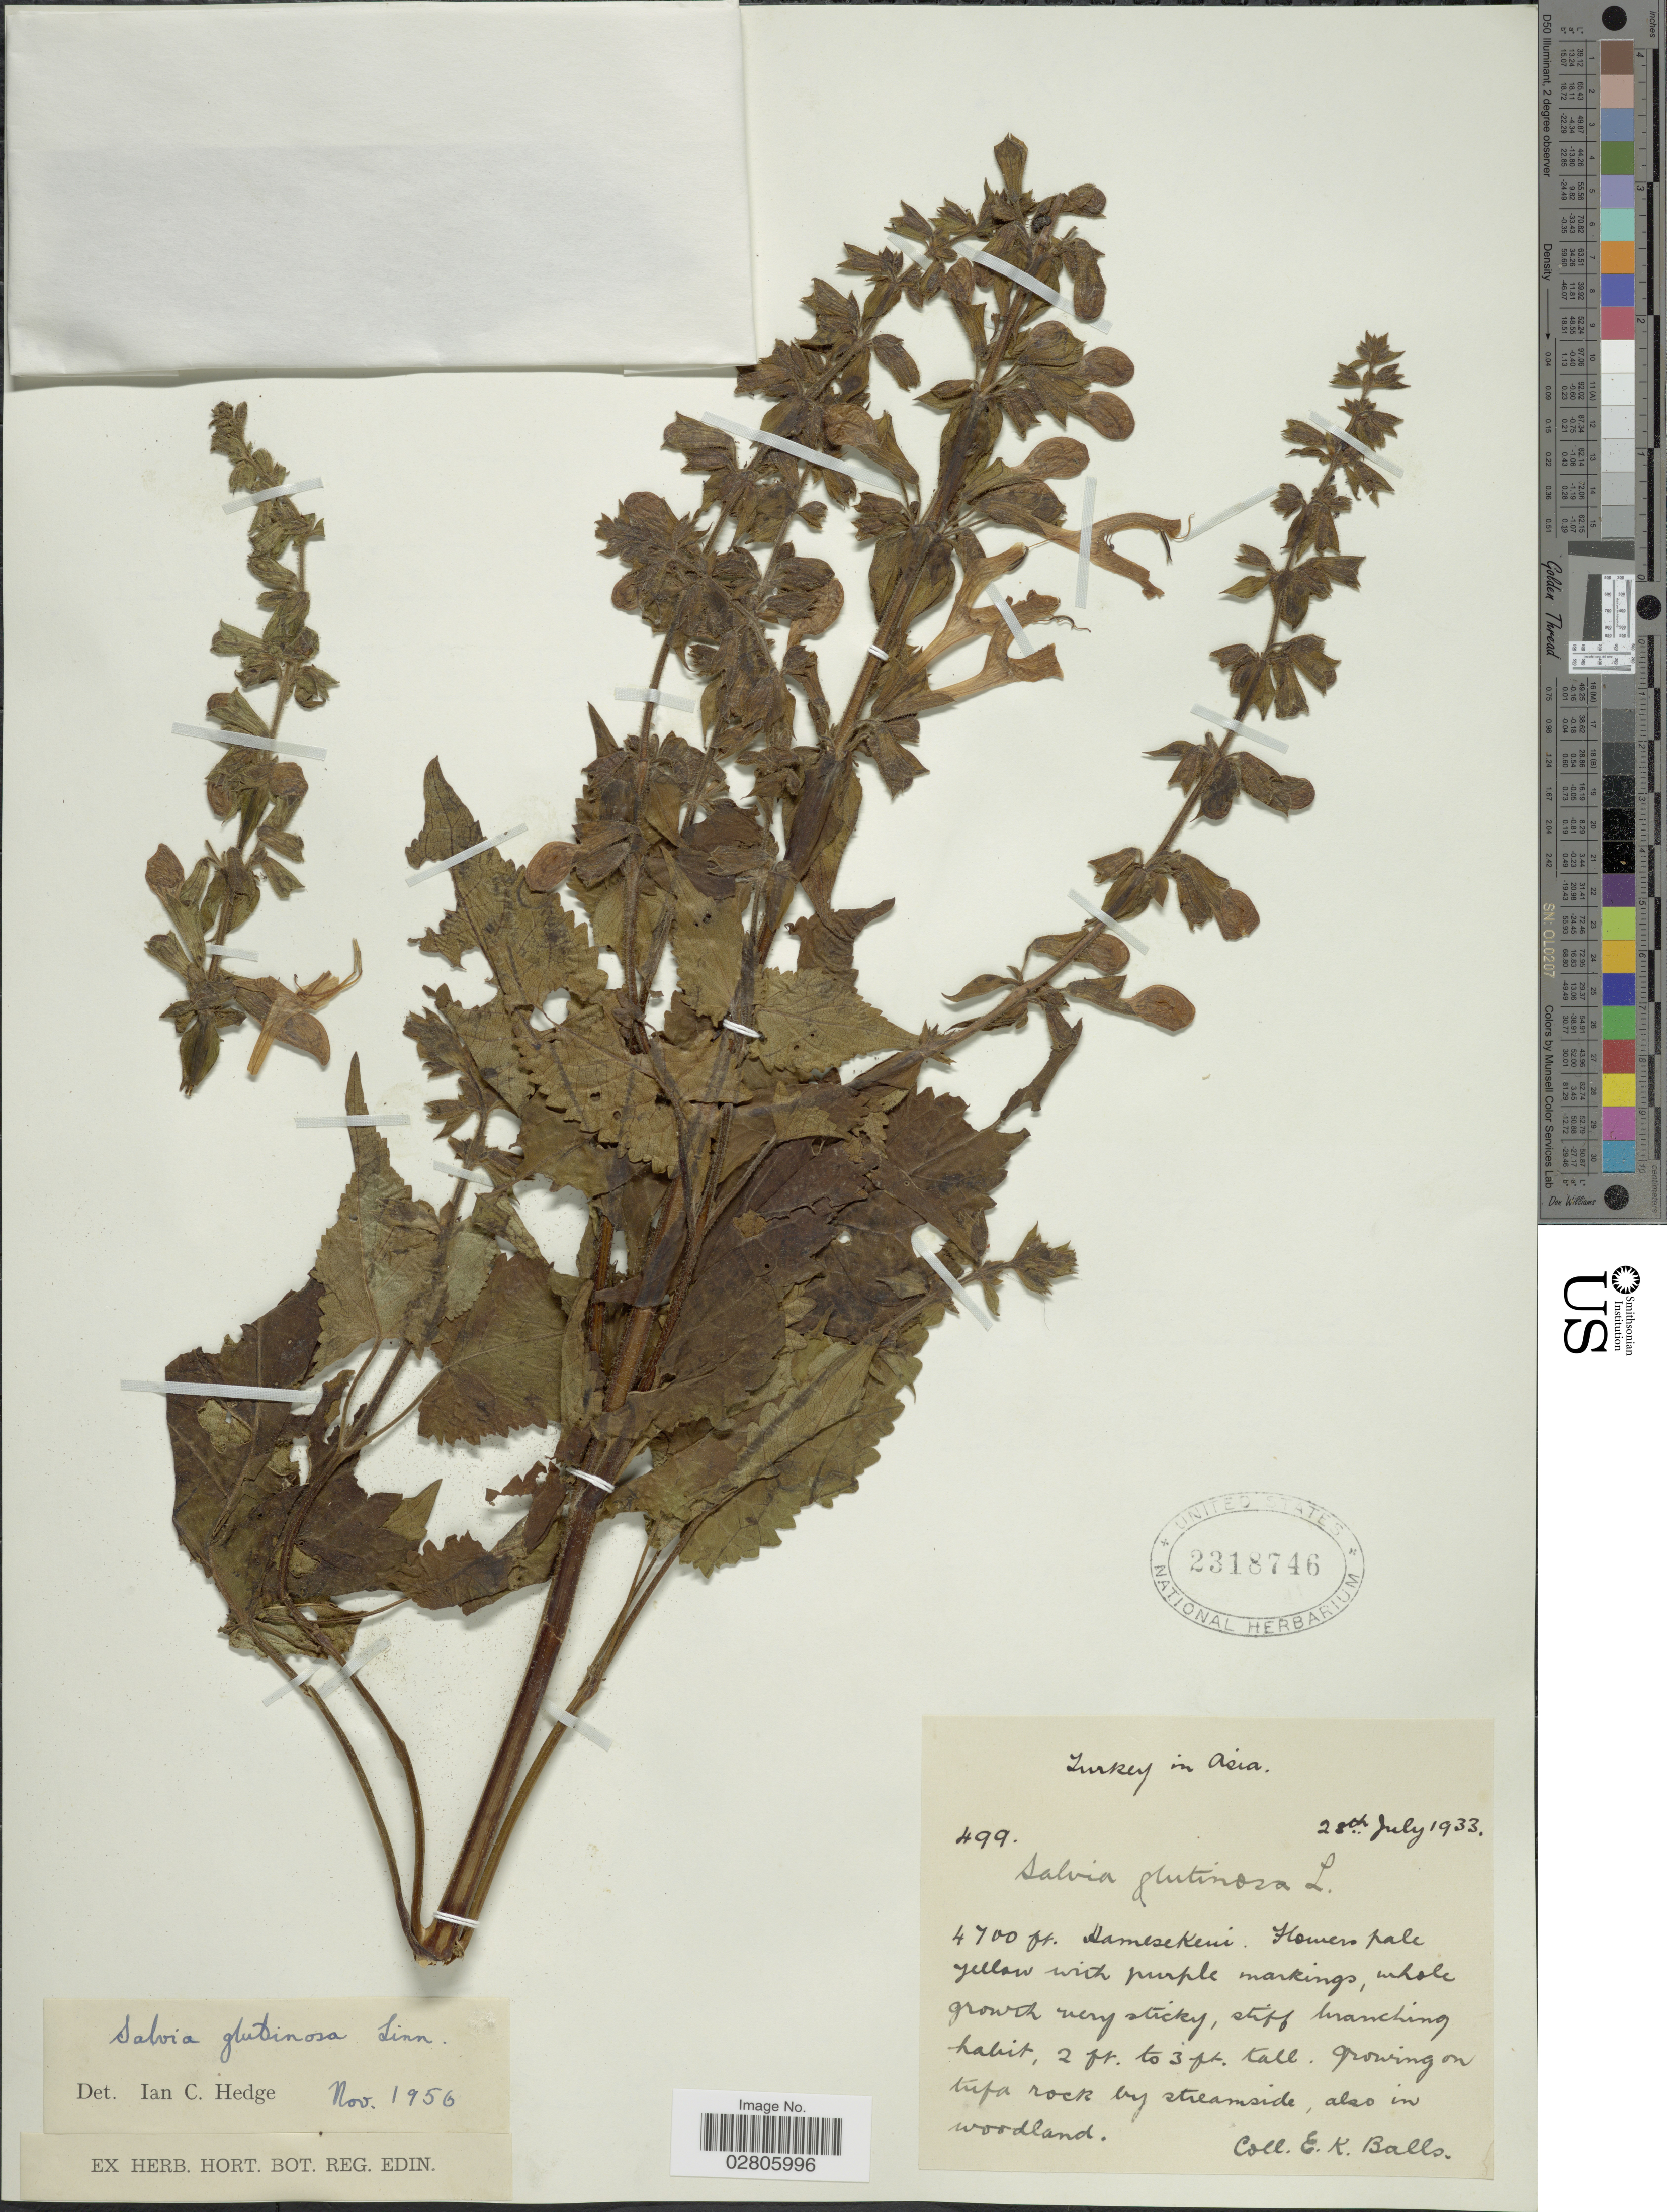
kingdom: Plantae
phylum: Tracheophyta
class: Magnoliopsida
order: Lamiales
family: Lamiaceae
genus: Salvia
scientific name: Salvia glutinosa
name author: L.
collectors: E. K. Balls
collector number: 499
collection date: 1933-07-28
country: Turkey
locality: Damesekeni [interpreted]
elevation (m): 1433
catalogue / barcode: US 2318746